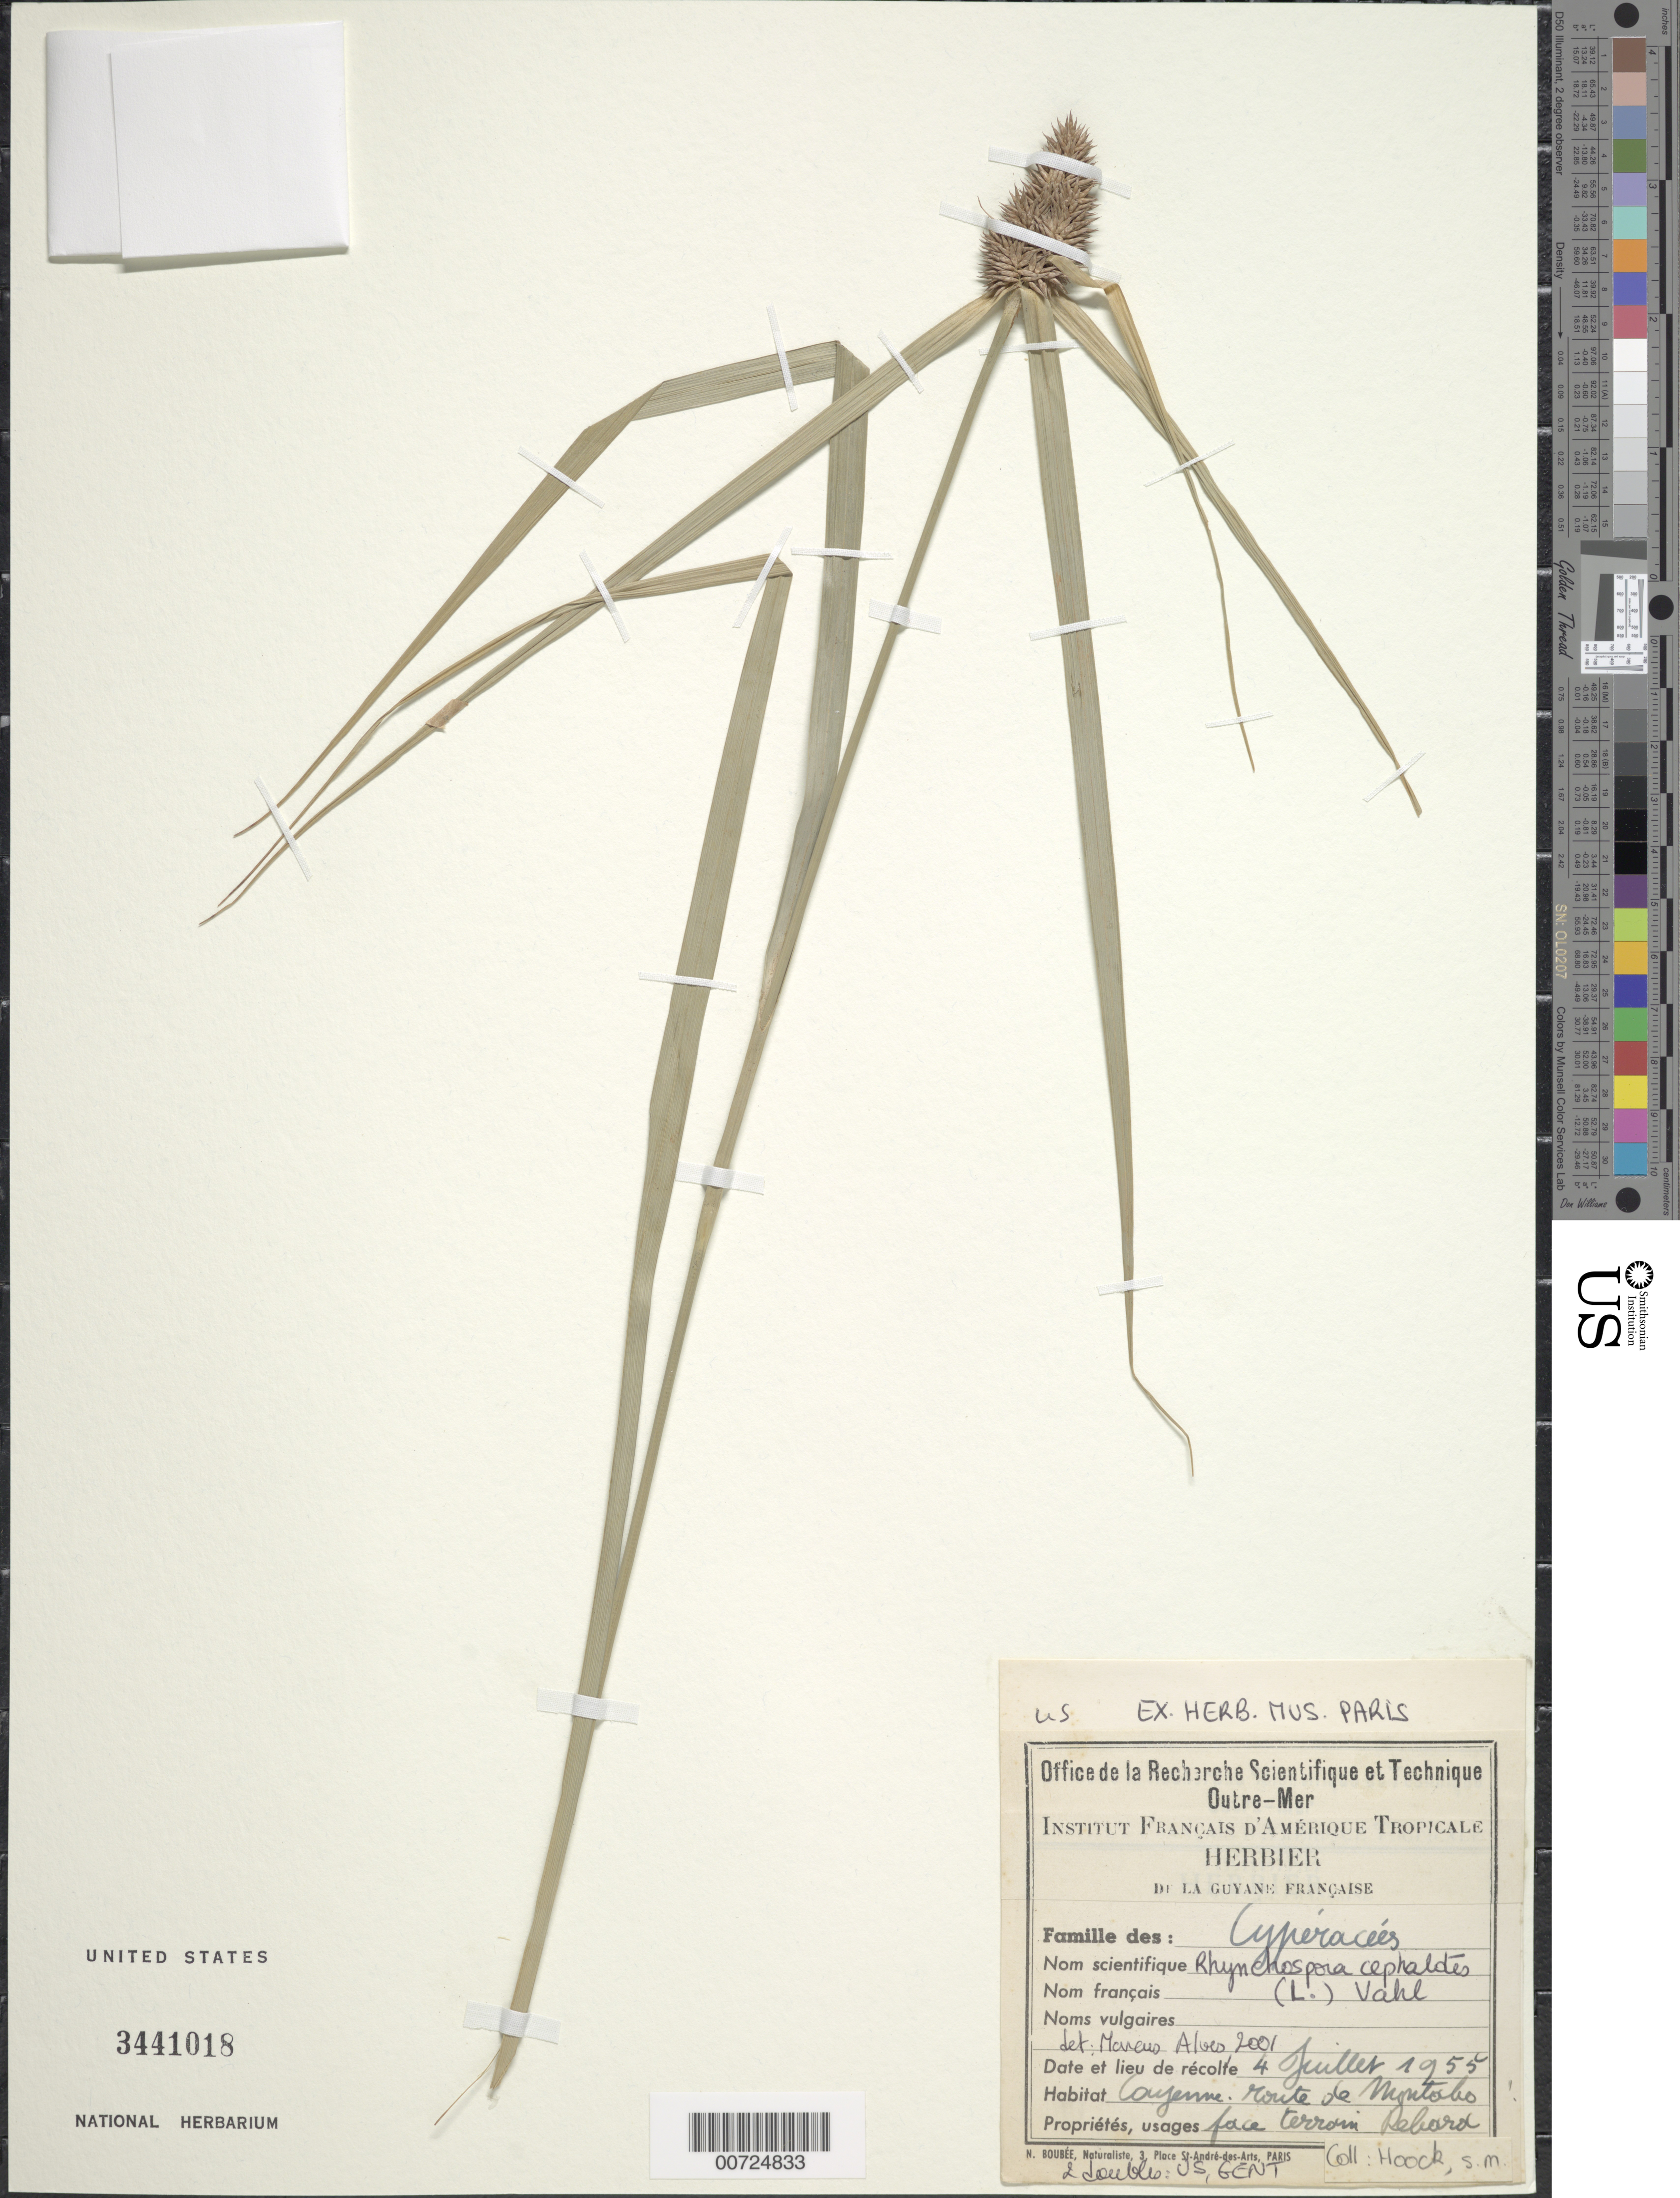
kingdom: Plantae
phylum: Tracheophyta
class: Liliopsida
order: Poales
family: Cyperaceae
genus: Rhynchospora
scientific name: Rhynchospora cephalotes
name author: (L.) Vahl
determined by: Alves, M. V. da S.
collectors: J. Hoock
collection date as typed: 4-Jul-55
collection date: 1955-07-04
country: French Guiana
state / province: Cayenne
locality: Cayenne, route de Montabo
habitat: Face terrain Rebard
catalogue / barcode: US 3441018